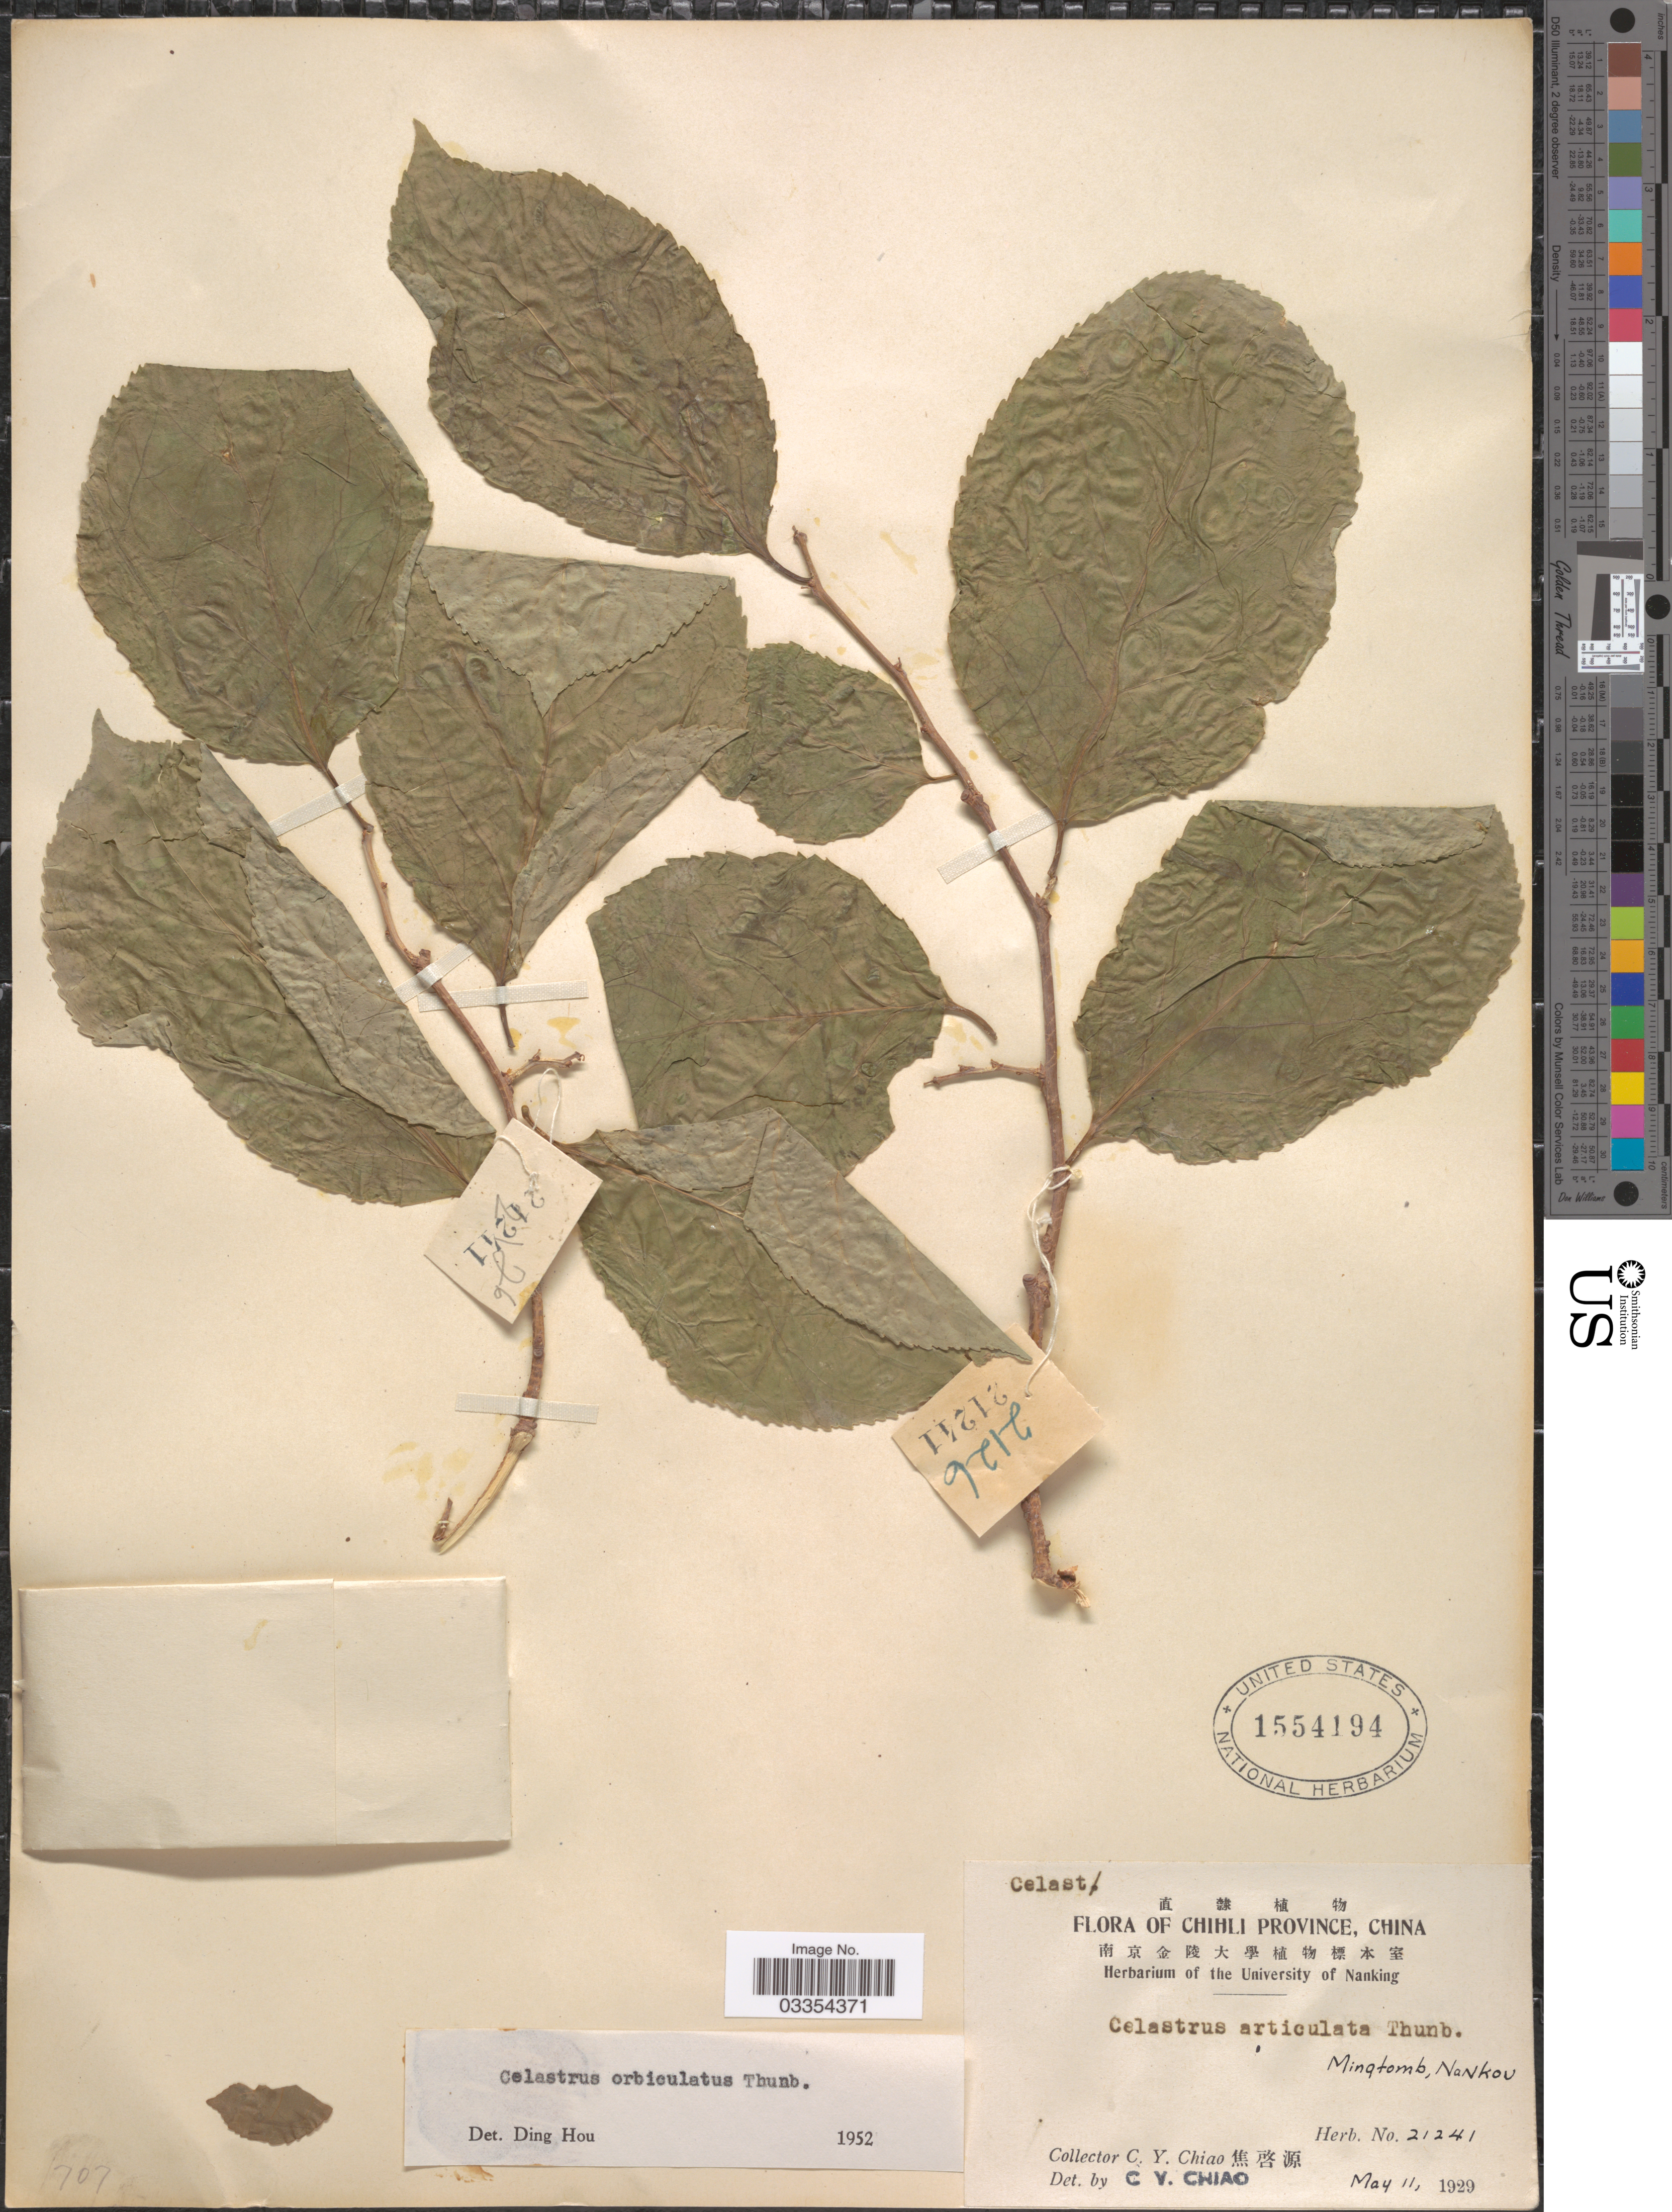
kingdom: Plantae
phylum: Tracheophyta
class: Magnoliopsida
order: Celastrales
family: Celastraceae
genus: Celastrus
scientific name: Celastrus orbiculatus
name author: Thunb.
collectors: C. Y. Chiao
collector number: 21241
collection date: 1929-05-11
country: China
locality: Chihli Province. Mingtomb, Nankou.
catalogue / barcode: US 1554194